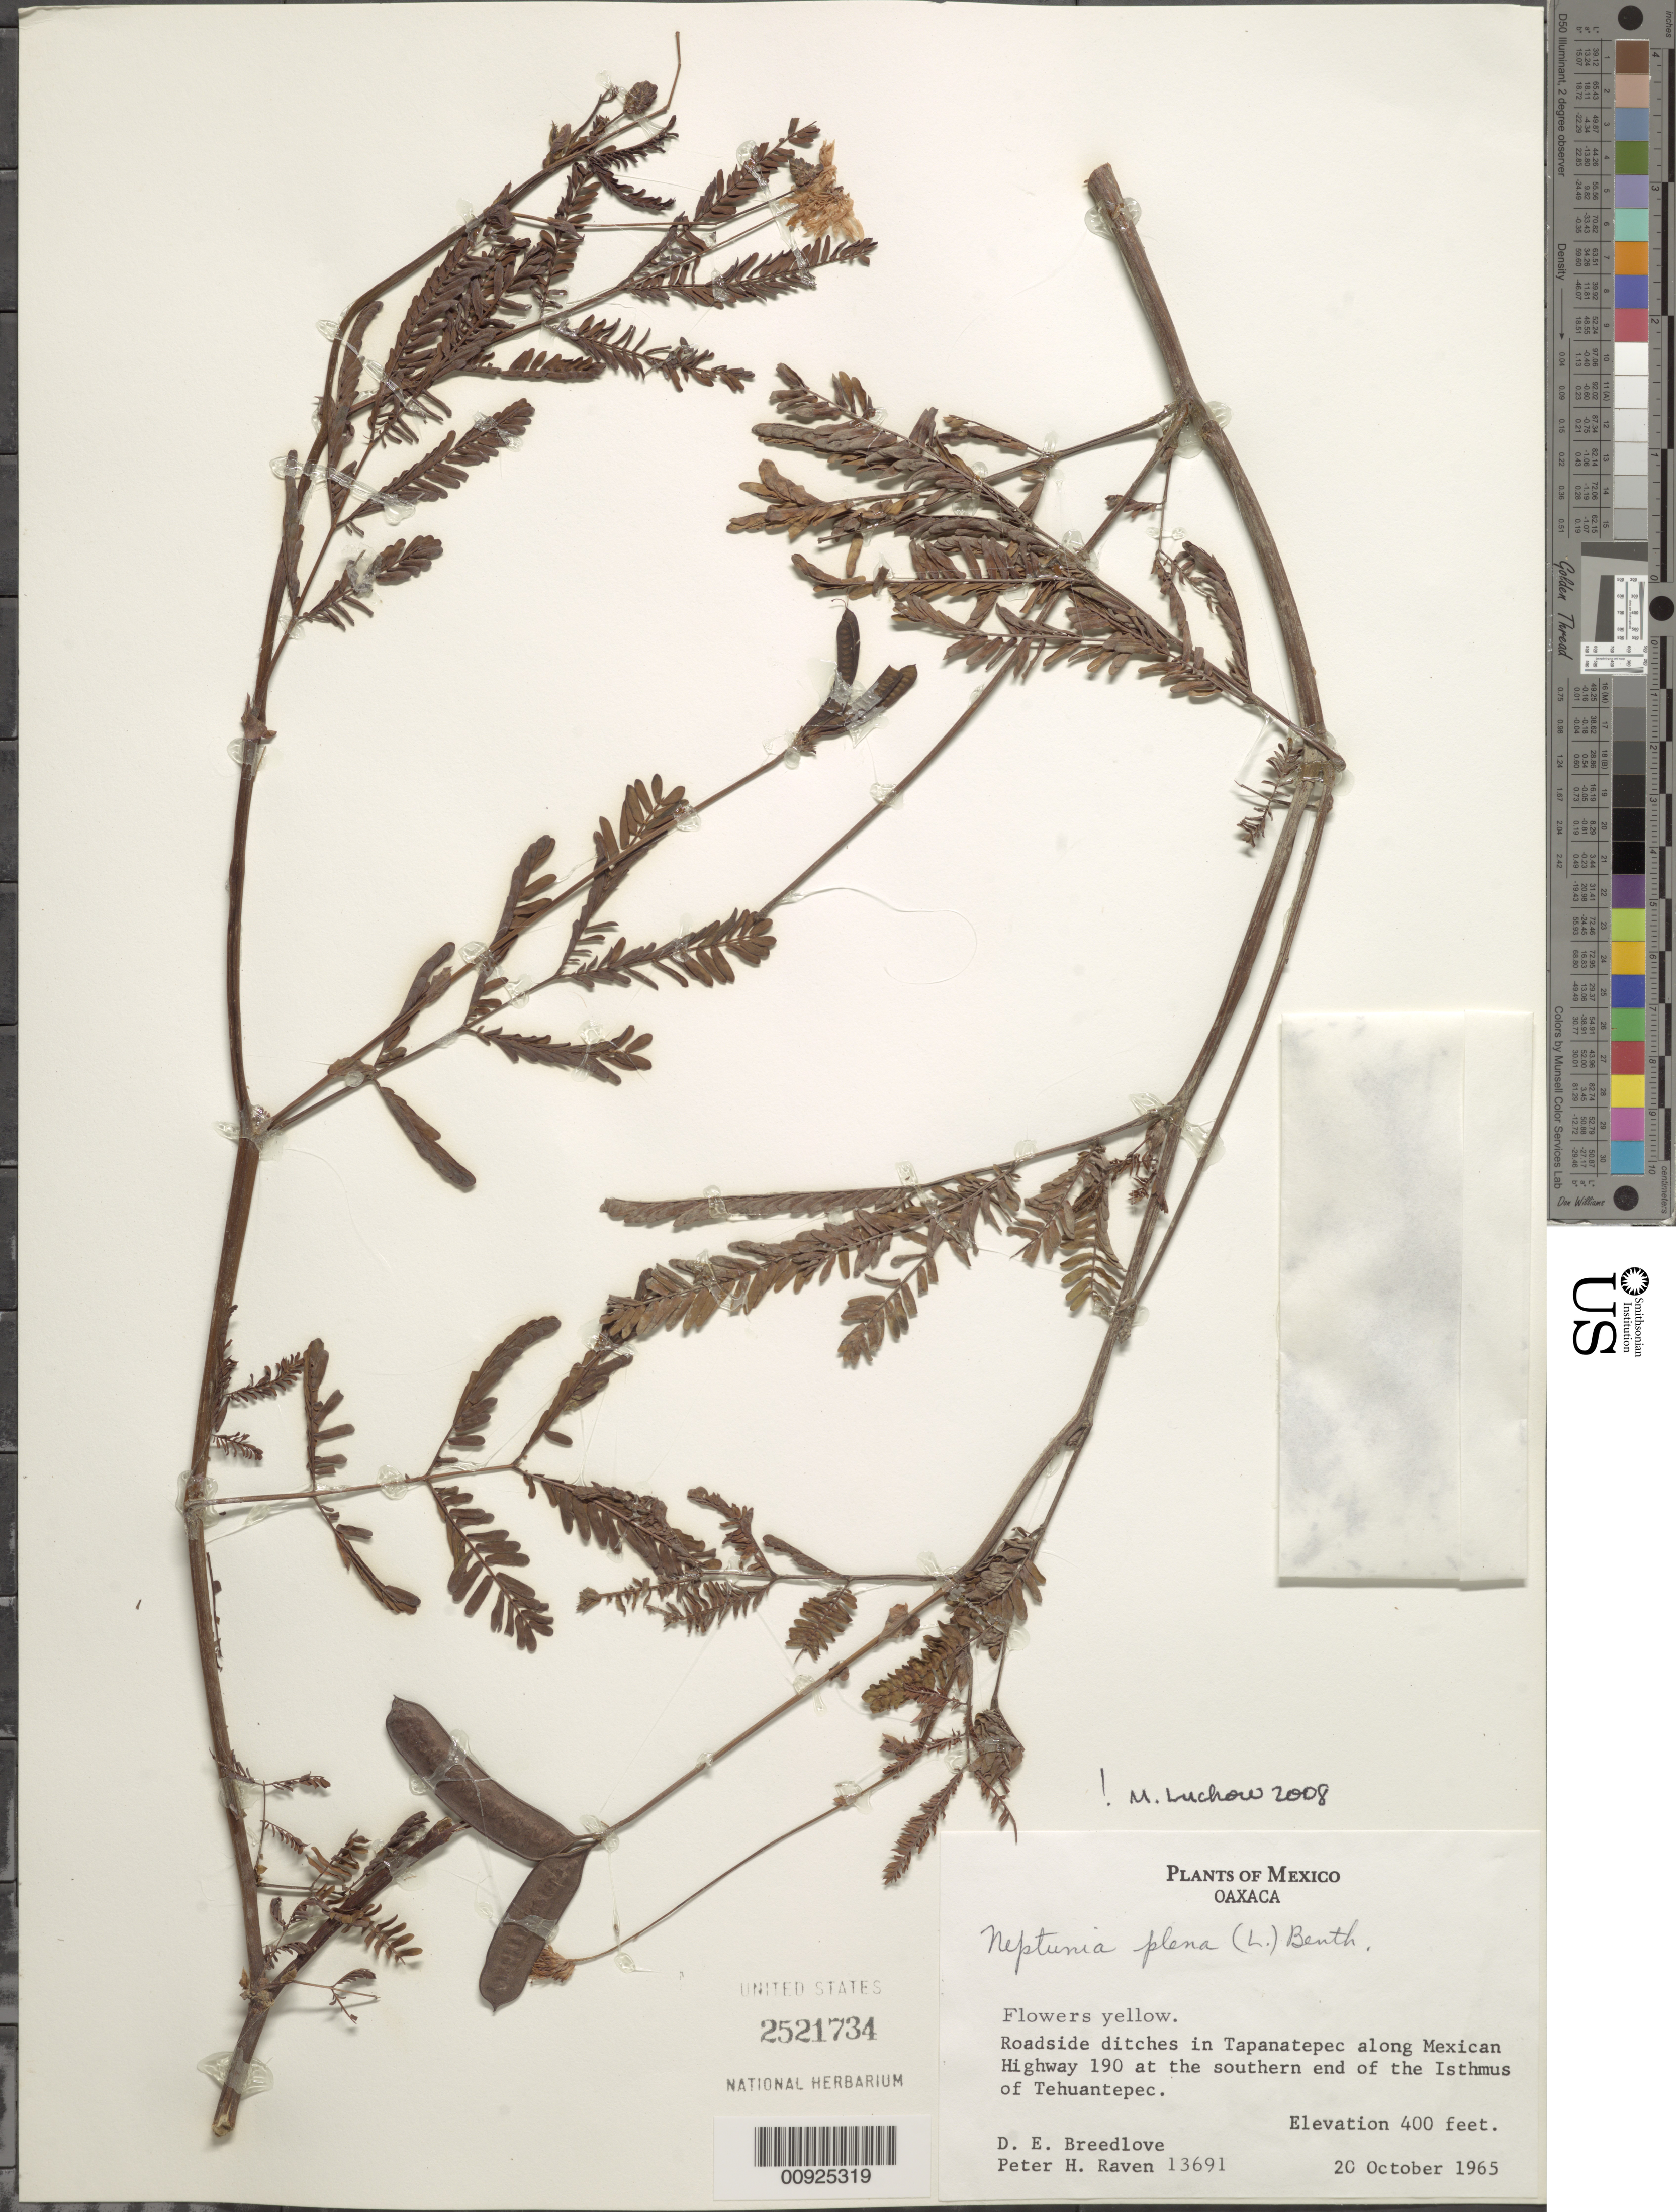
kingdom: Plantae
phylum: Tracheophyta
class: Magnoliopsida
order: Fabales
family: Fabaceae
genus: Neptunia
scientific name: Neptunia plena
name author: (L.) Benth.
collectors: D. E. Breedlove & P. H. Raven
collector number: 13691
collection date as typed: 20 Oct 1965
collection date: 1965-10-20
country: Mexico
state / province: Oaxaca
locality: Tapanatepec along Mexican highway 190 at the southern end of the Isthmus of Tehuantepec.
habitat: Roadside ditches.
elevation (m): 122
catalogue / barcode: US 2521734